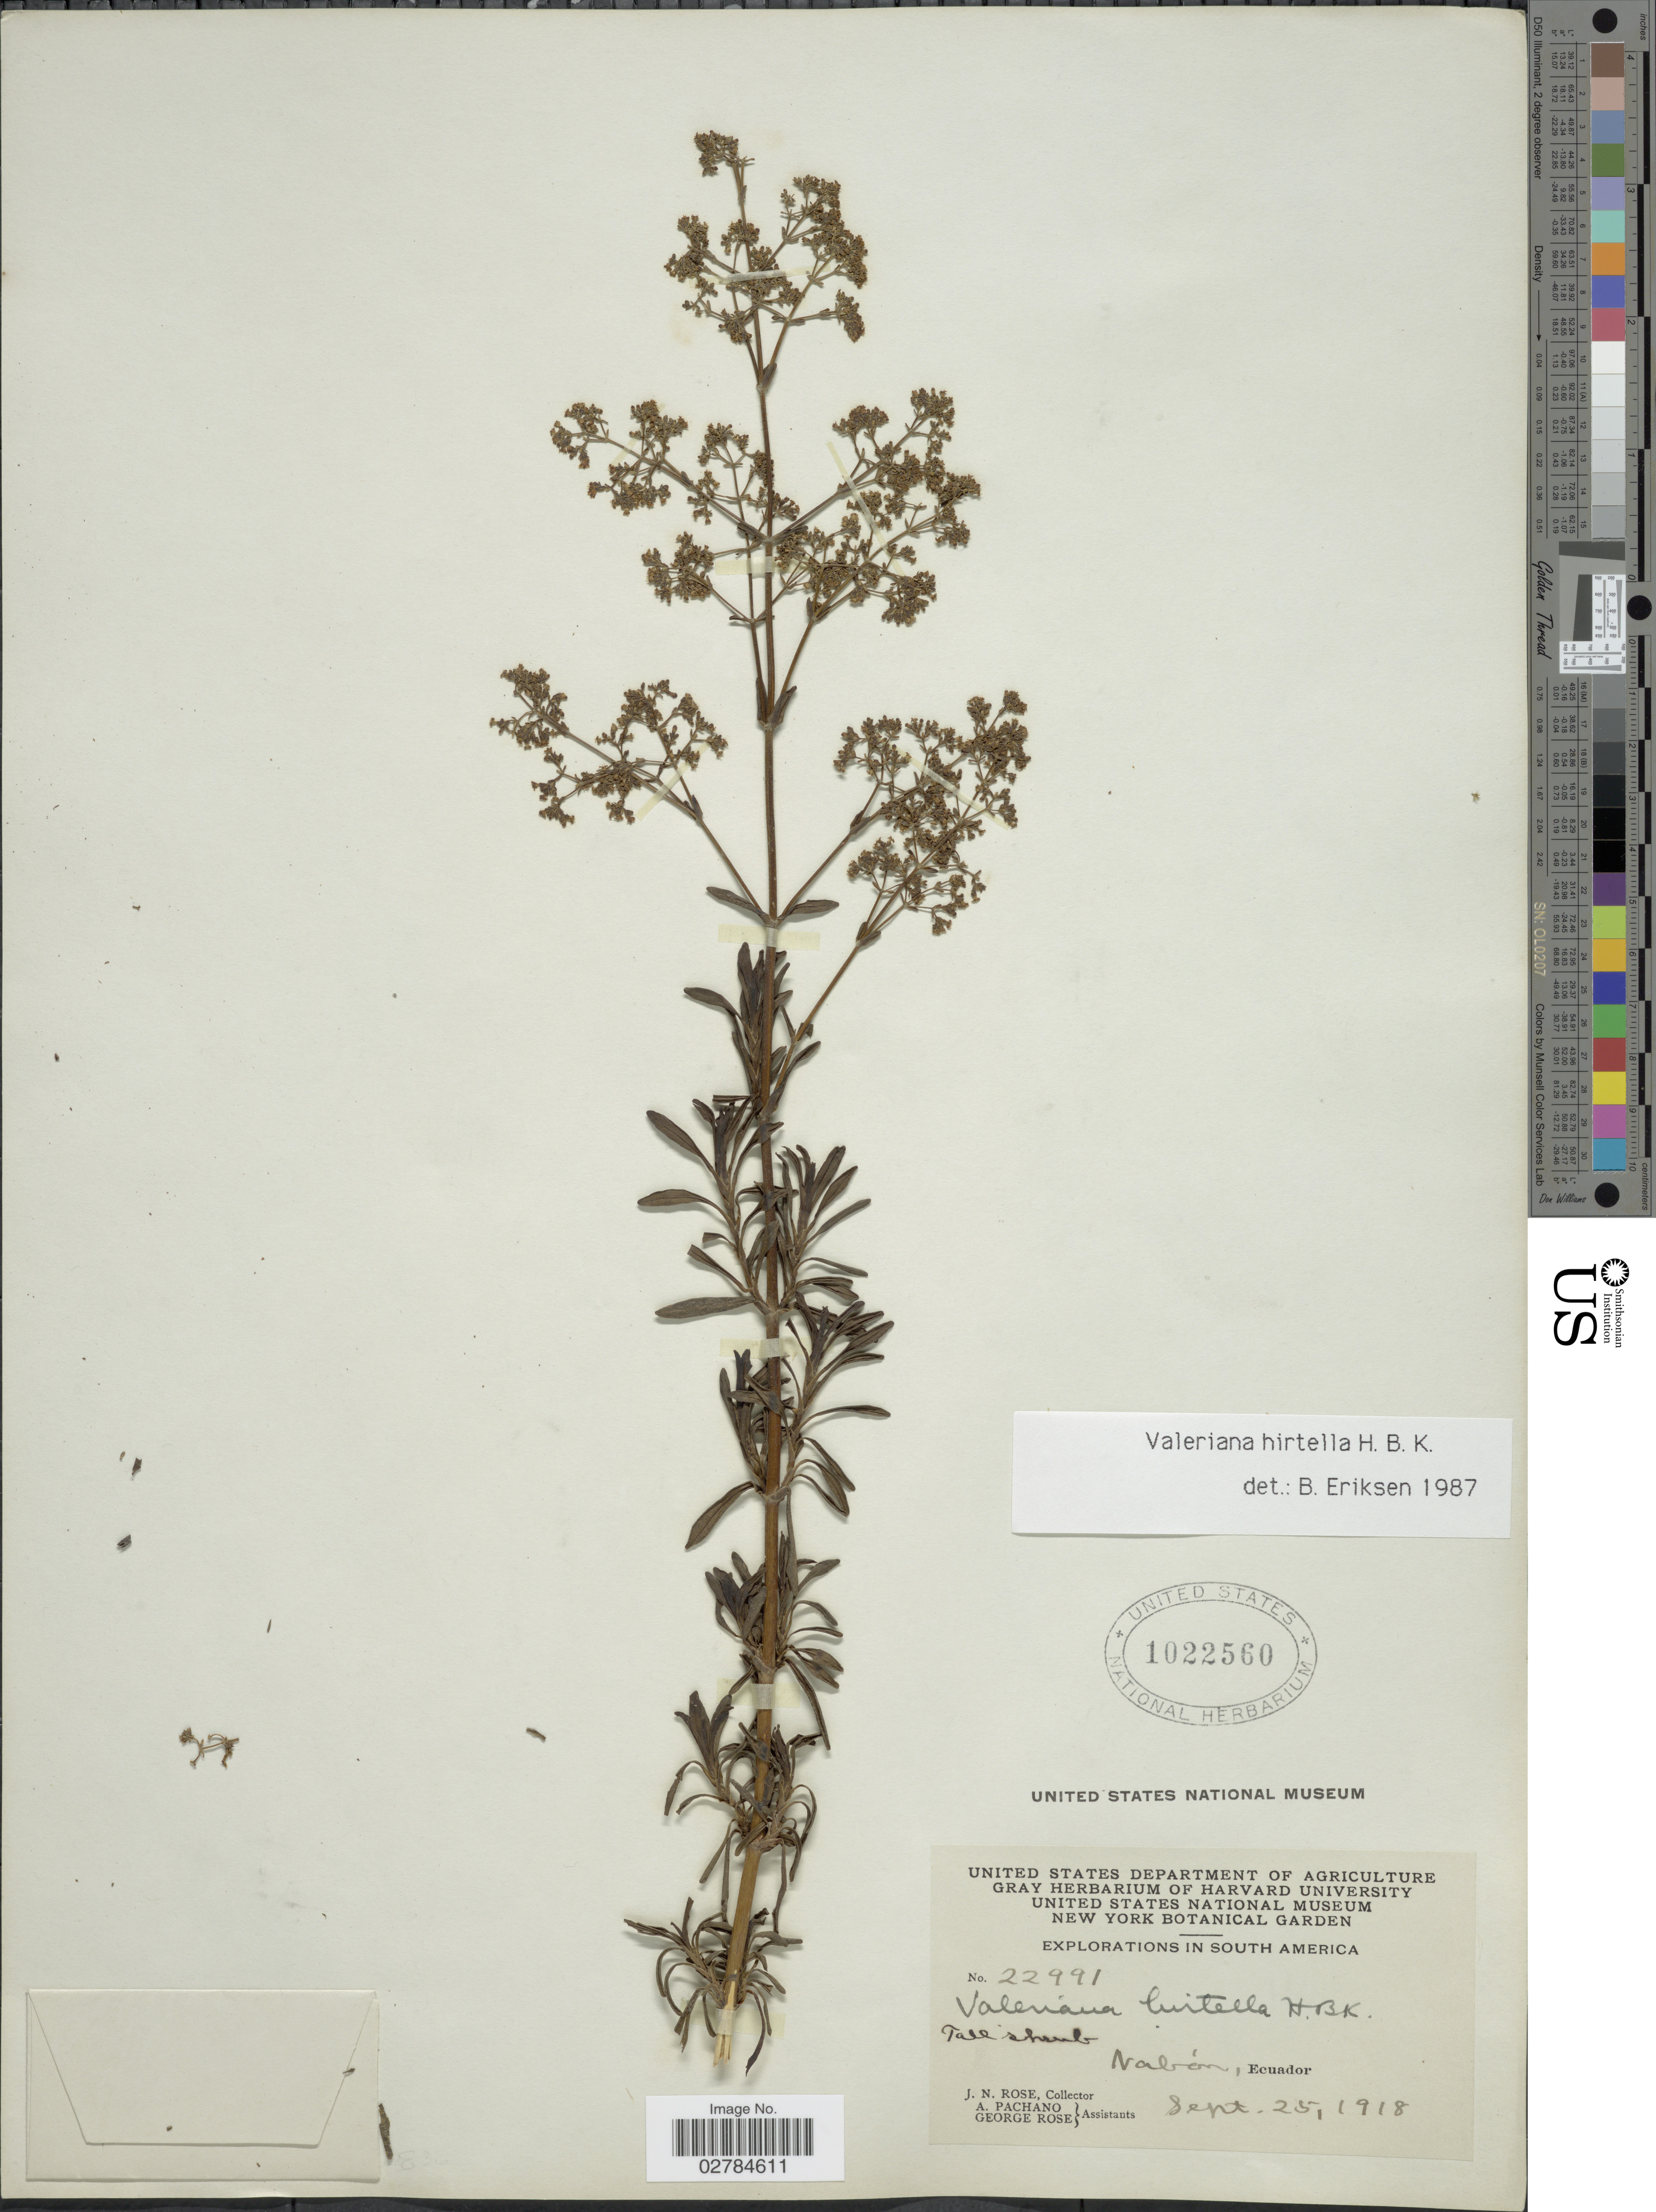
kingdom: Plantae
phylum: Tracheophyta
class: Magnoliopsida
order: Dipsacales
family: Caprifoliaceae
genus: Valeriana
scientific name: Valeriana hirtella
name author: Kunth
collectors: J. N. Rose, A. Pachano & G. Rose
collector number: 22991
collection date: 1918-09-25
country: Ecuador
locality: Nabón.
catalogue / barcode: US 1022560